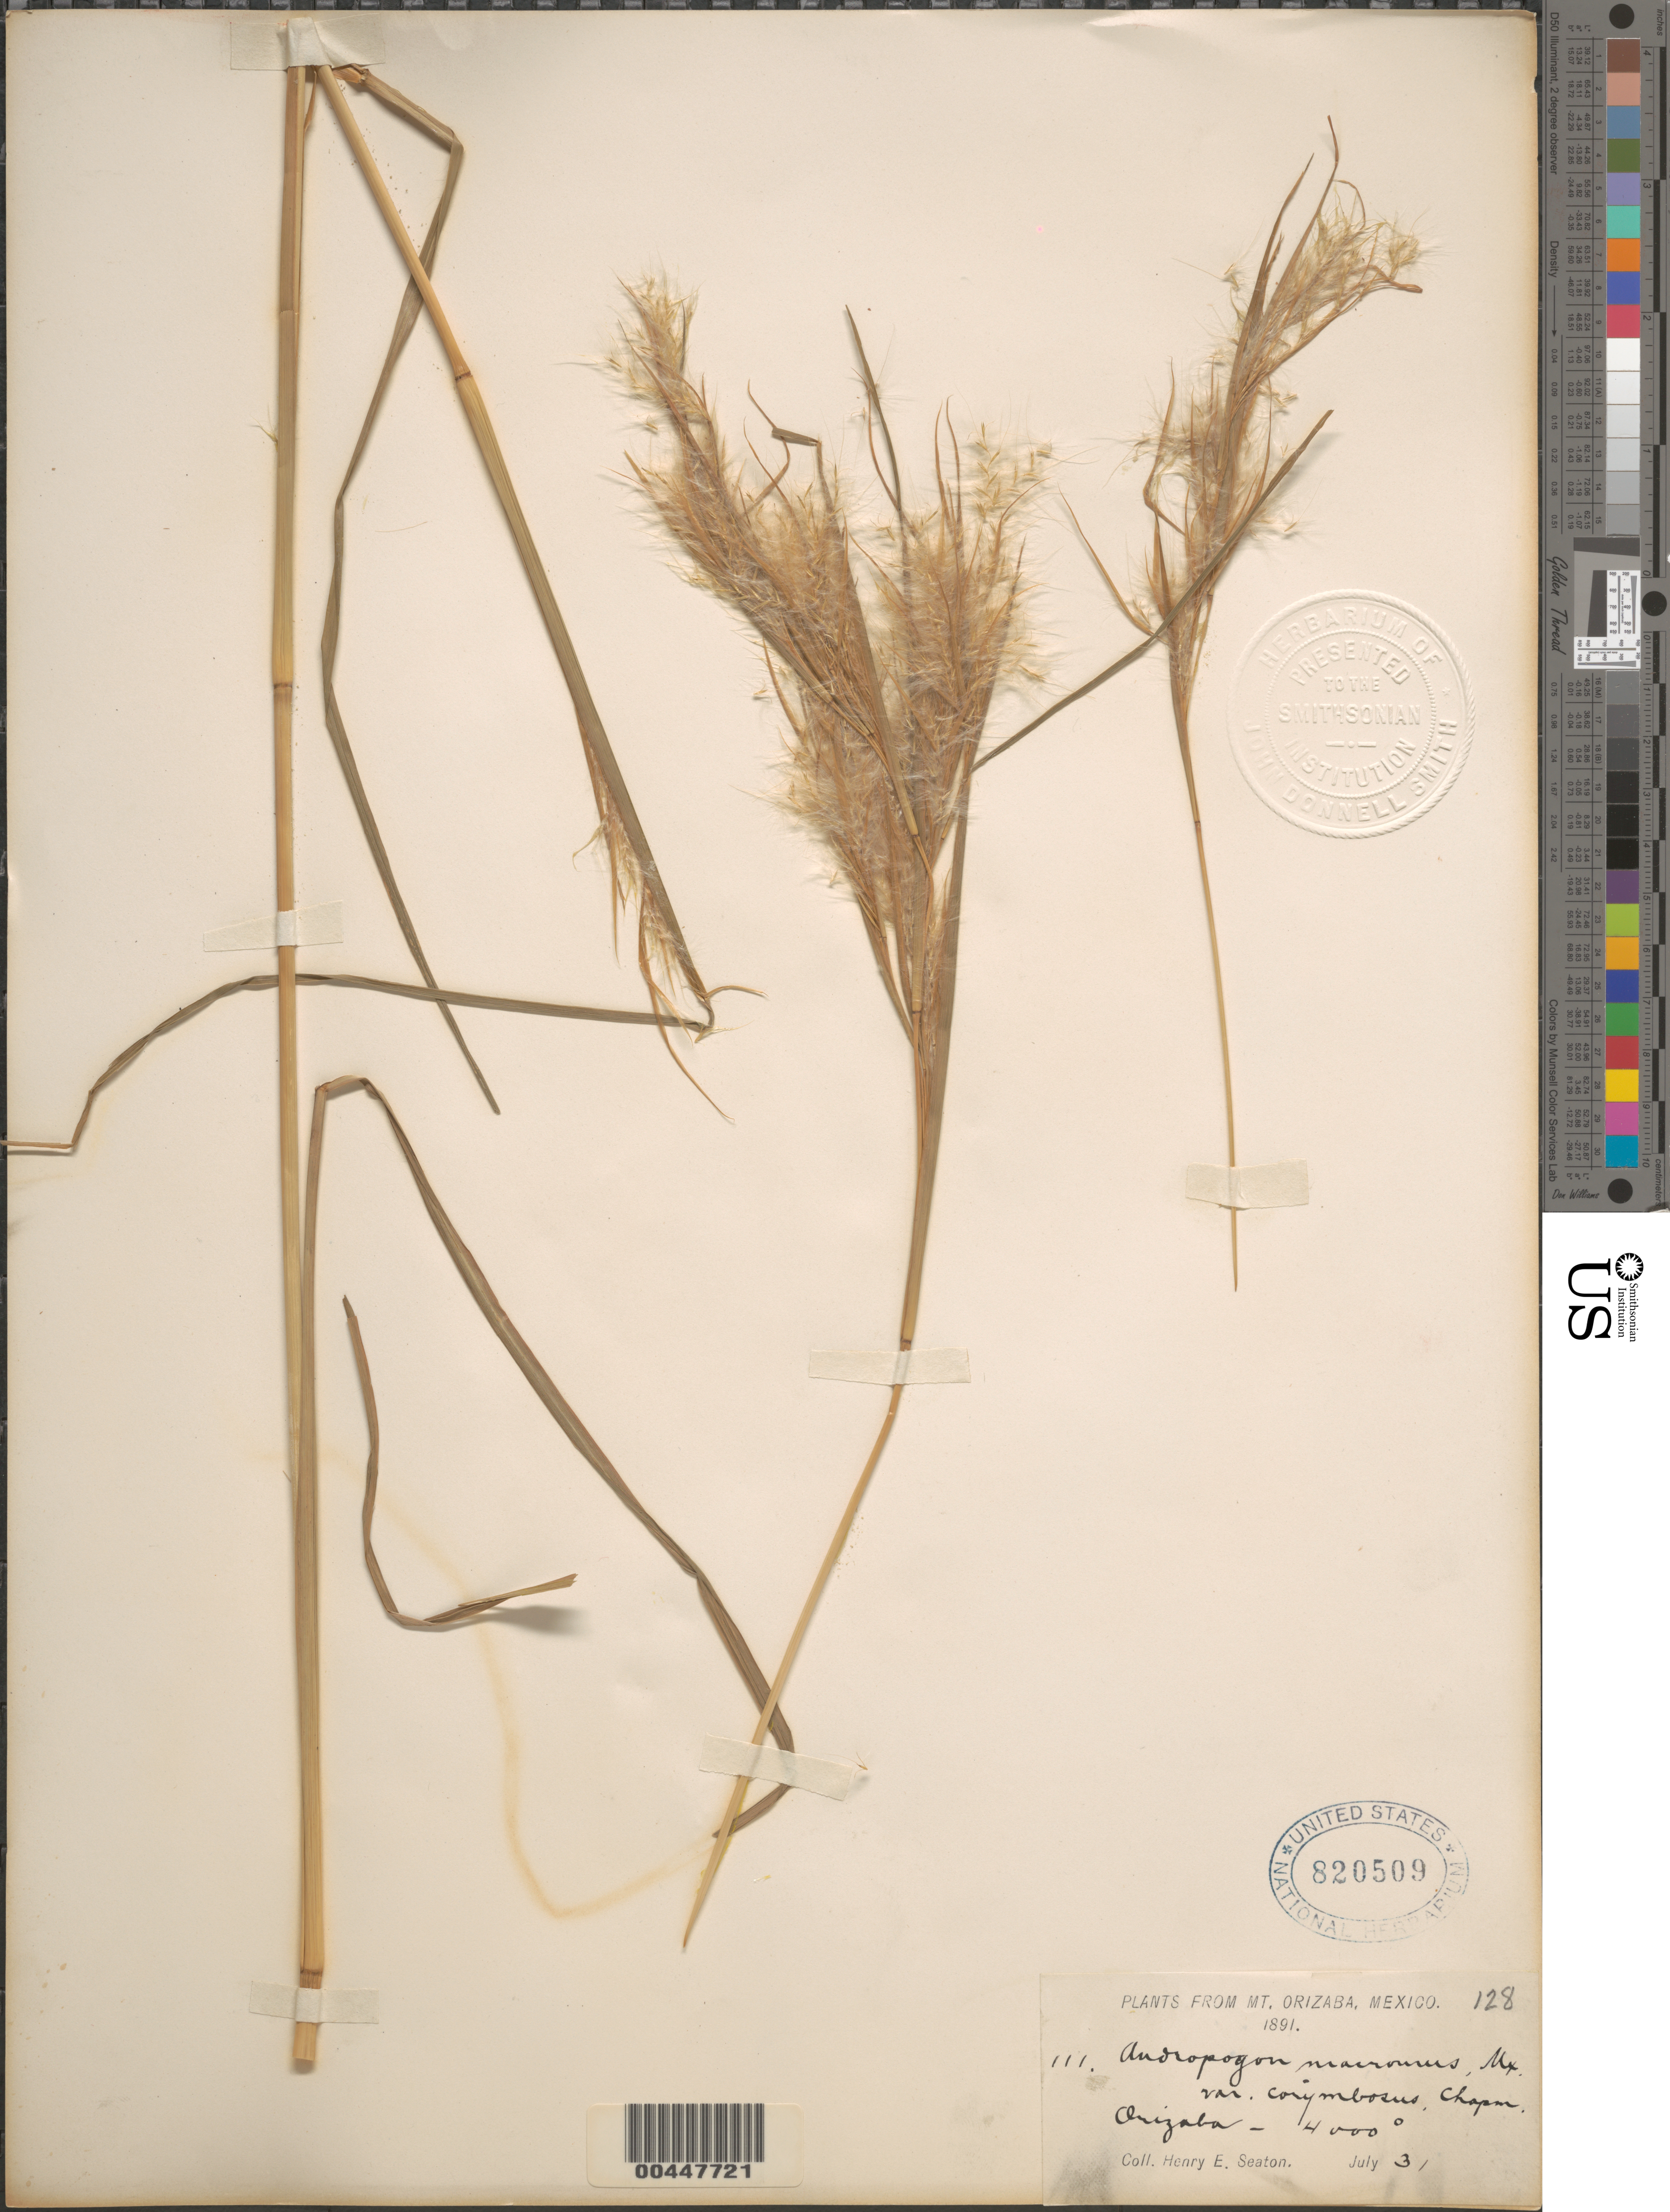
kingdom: Plantae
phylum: Tracheophyta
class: Liliopsida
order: Poales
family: Poaceae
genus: Andropogon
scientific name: Andropogon glomeratus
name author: (Walter) Britton, Stearns & Poggenb.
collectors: H. E. Seaton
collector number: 128/111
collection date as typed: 31 Jul 1891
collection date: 1891-07-31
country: Mexico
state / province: México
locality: Mt. Orizaba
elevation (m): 1219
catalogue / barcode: US 820509